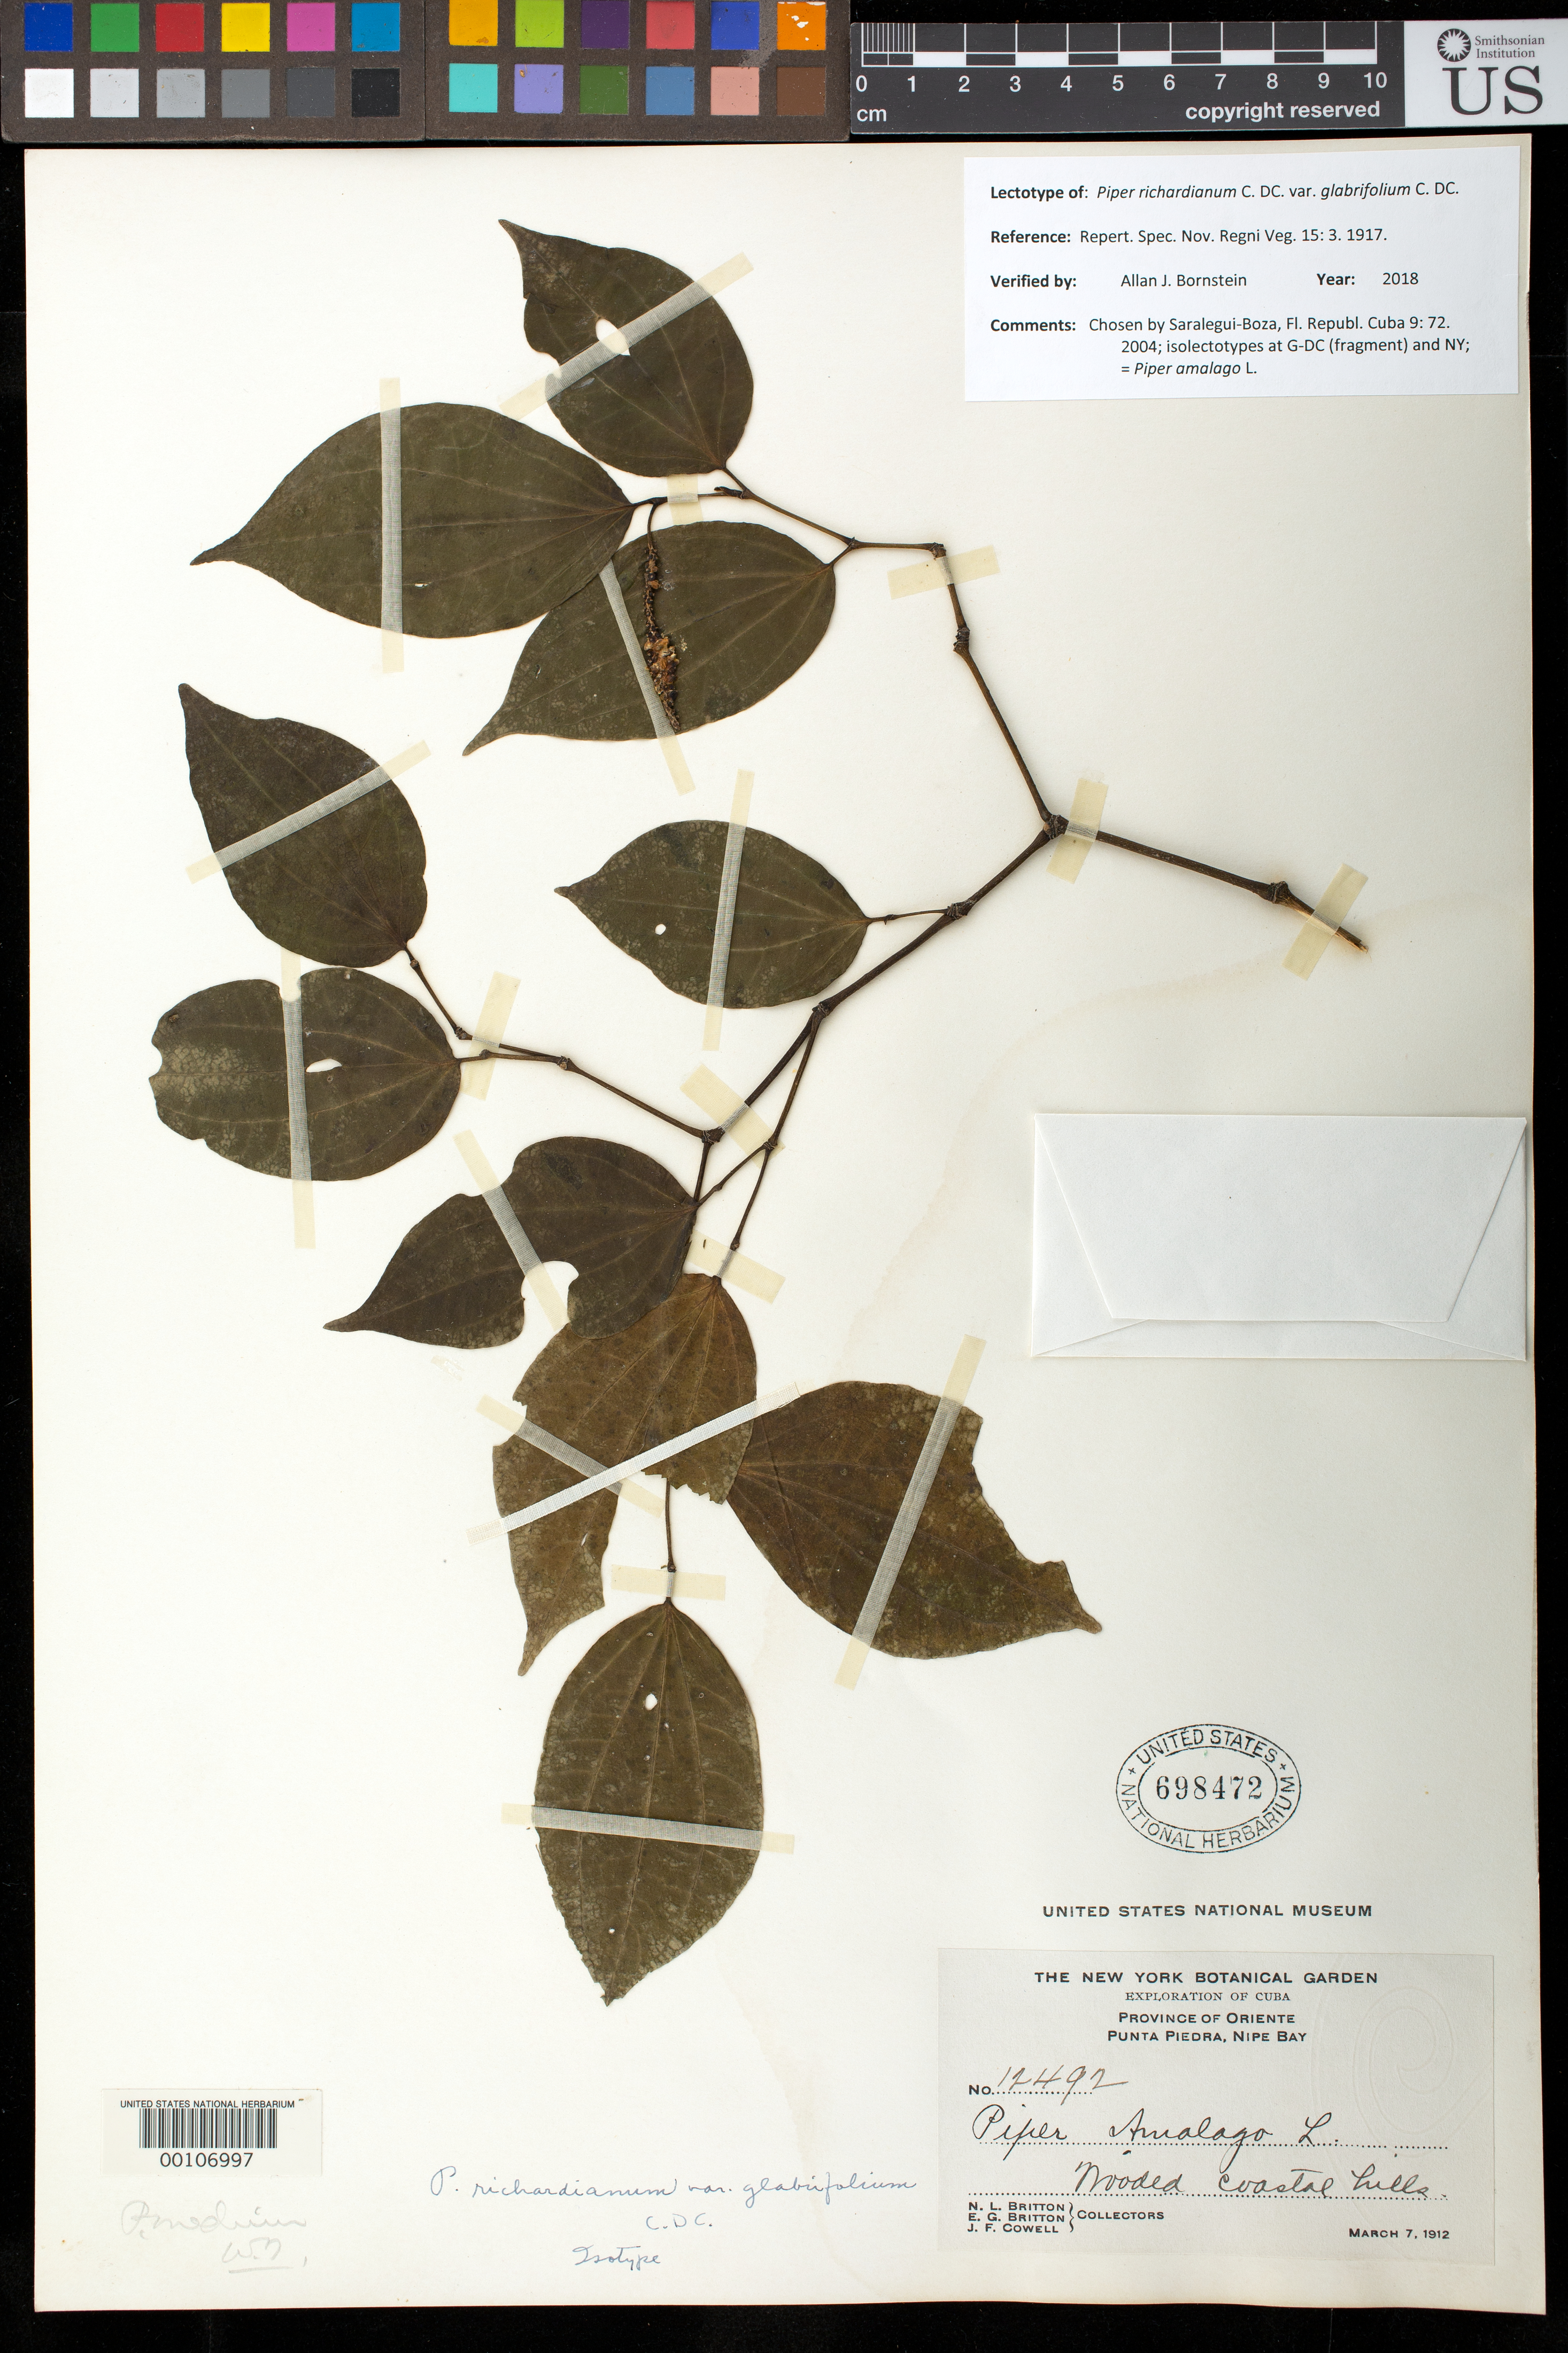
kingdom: Plantae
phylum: Tracheophyta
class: Magnoliopsida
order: Piperales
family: Piperaceae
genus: Piper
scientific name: Piper richardianum var. glabrifolium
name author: C. DC.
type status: Lectotype; Isosyntype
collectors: N. Britton, E. G. Britton & J. F. Cowell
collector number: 12492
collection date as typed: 07 Mar 1912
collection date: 1912-03-07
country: Cuba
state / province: Oriente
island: Greater Antilles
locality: Province of Oriente. Punta Piedra, Nipe Bay.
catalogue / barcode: US 698472